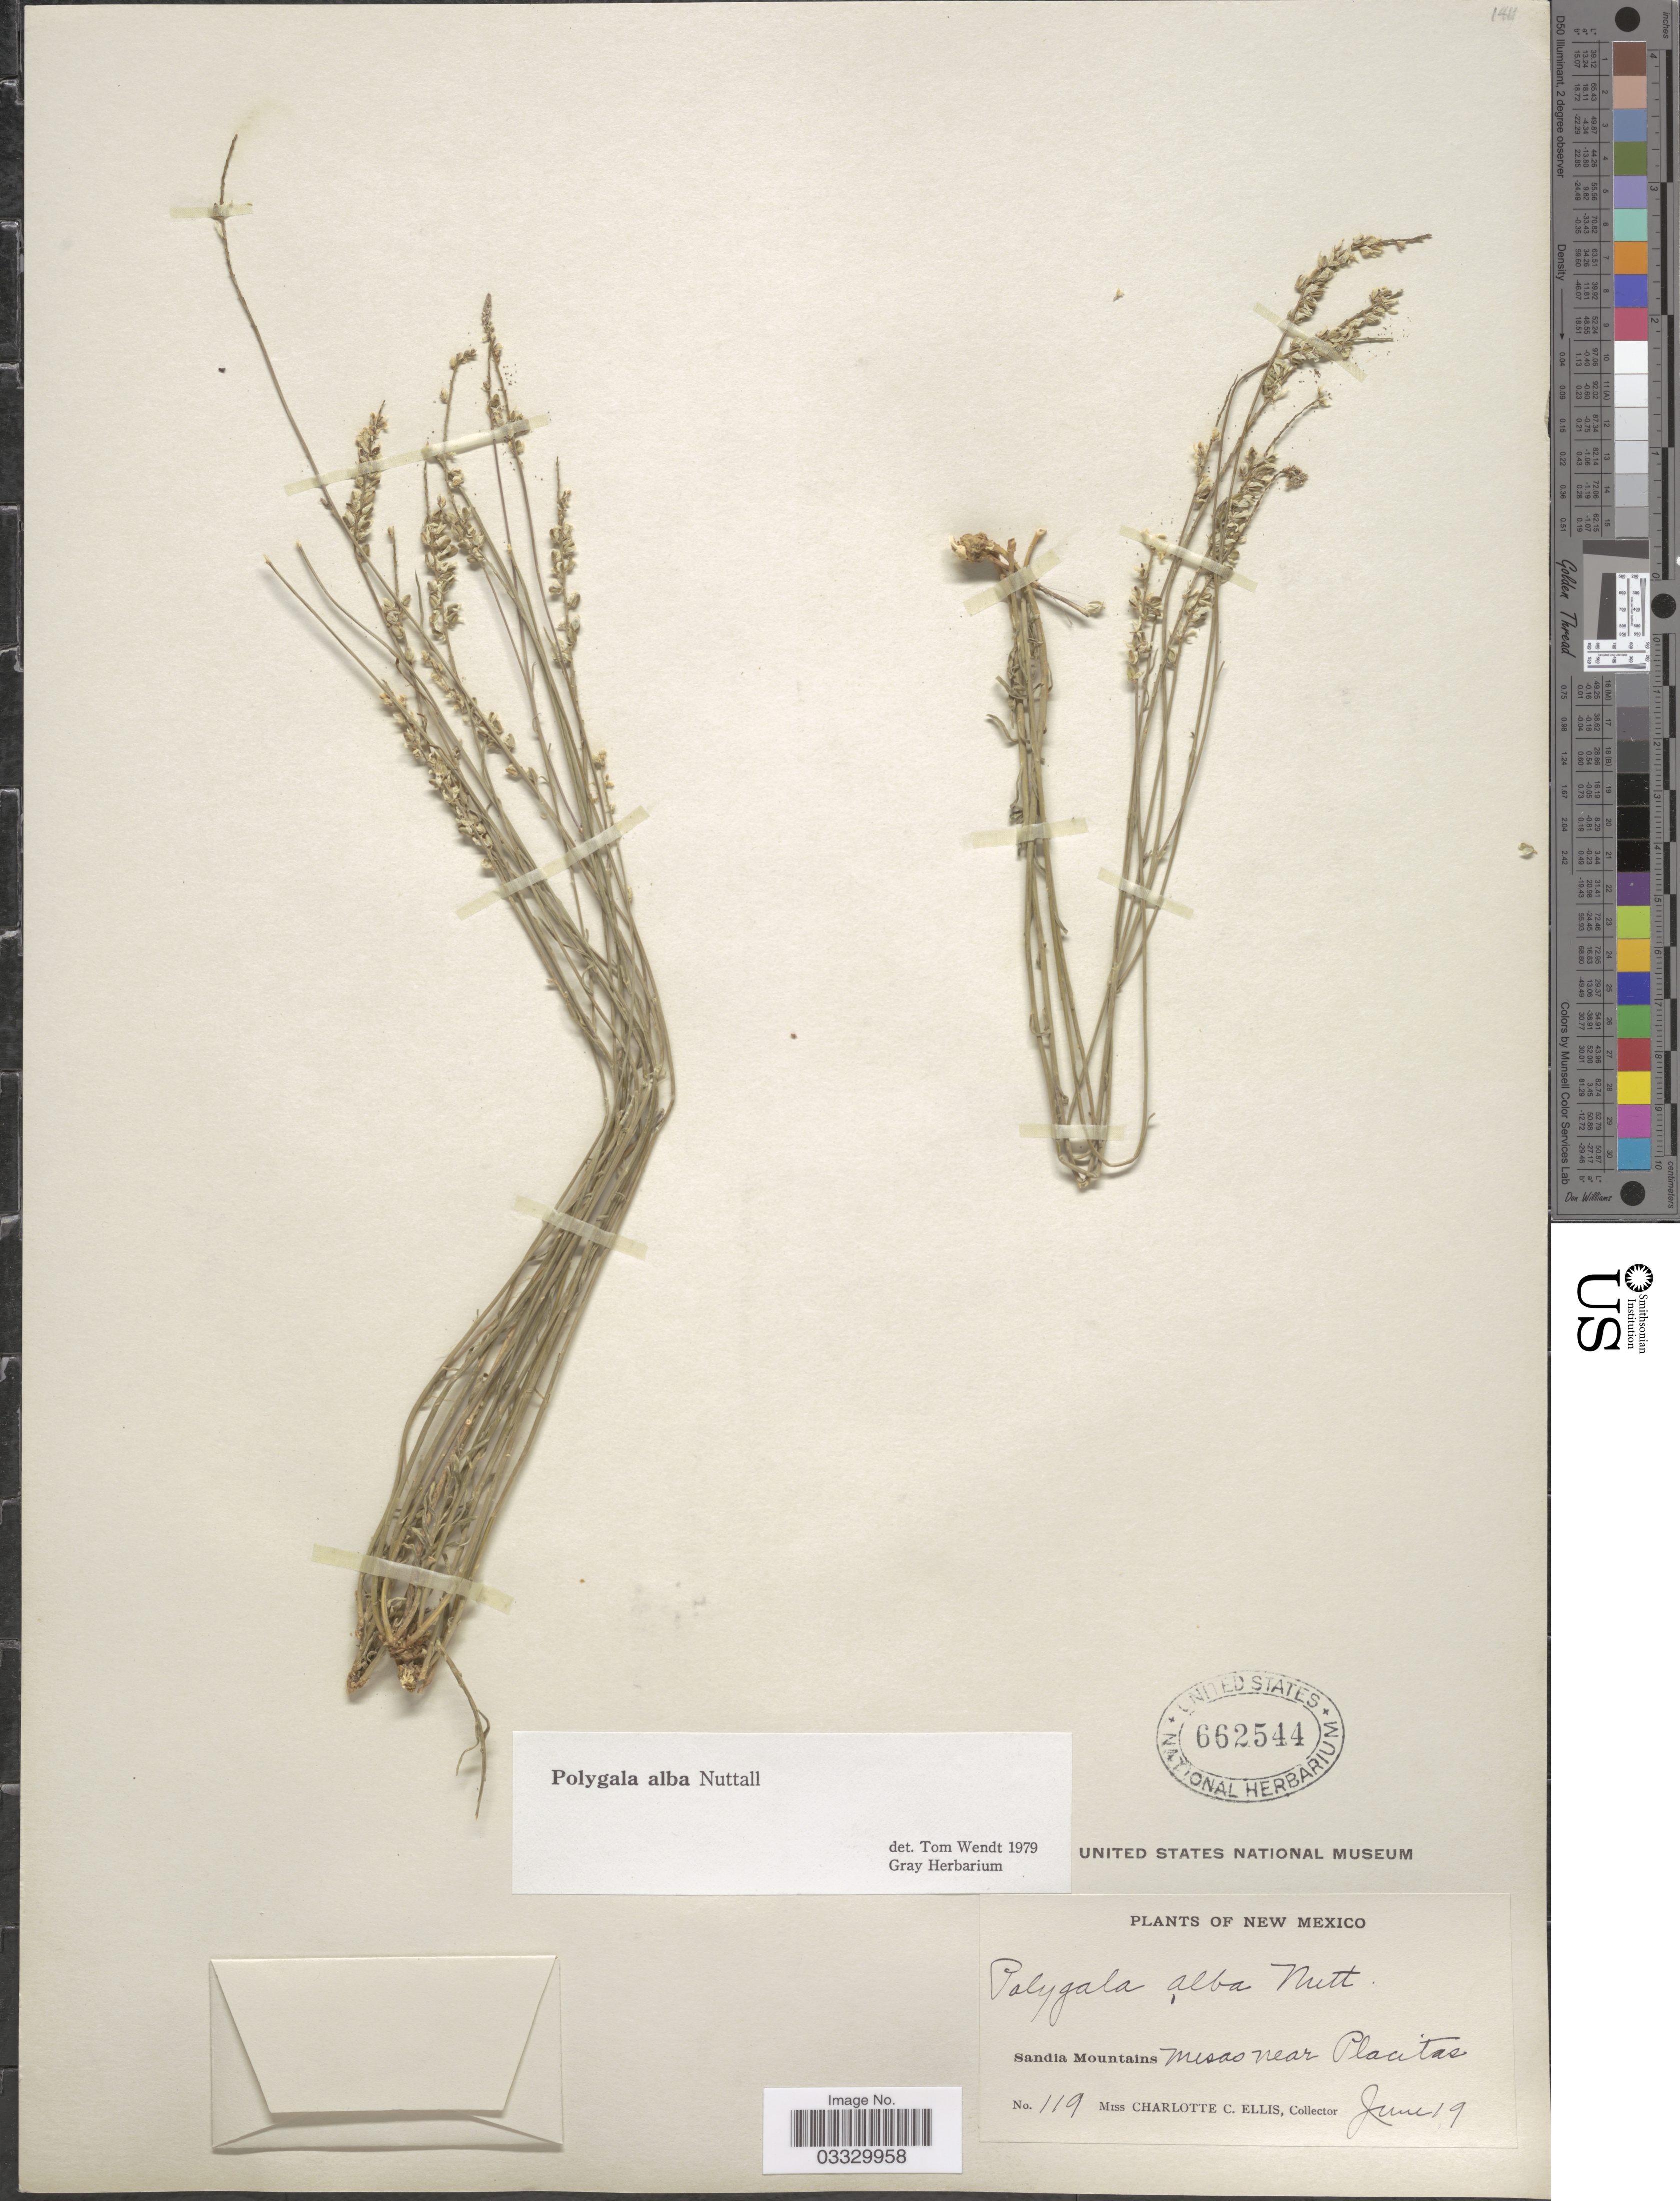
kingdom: Plantae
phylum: Tracheophyta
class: Magnoliopsida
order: Fabales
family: Polygalaceae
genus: Polygala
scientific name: Polygala alba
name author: Nutt.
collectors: C. C. Ellis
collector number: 119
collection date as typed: Transcribed d/m/y: /6/19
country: United States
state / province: New Mexico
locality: Sandia Mountains Mesao near Placitas.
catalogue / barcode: US 662544